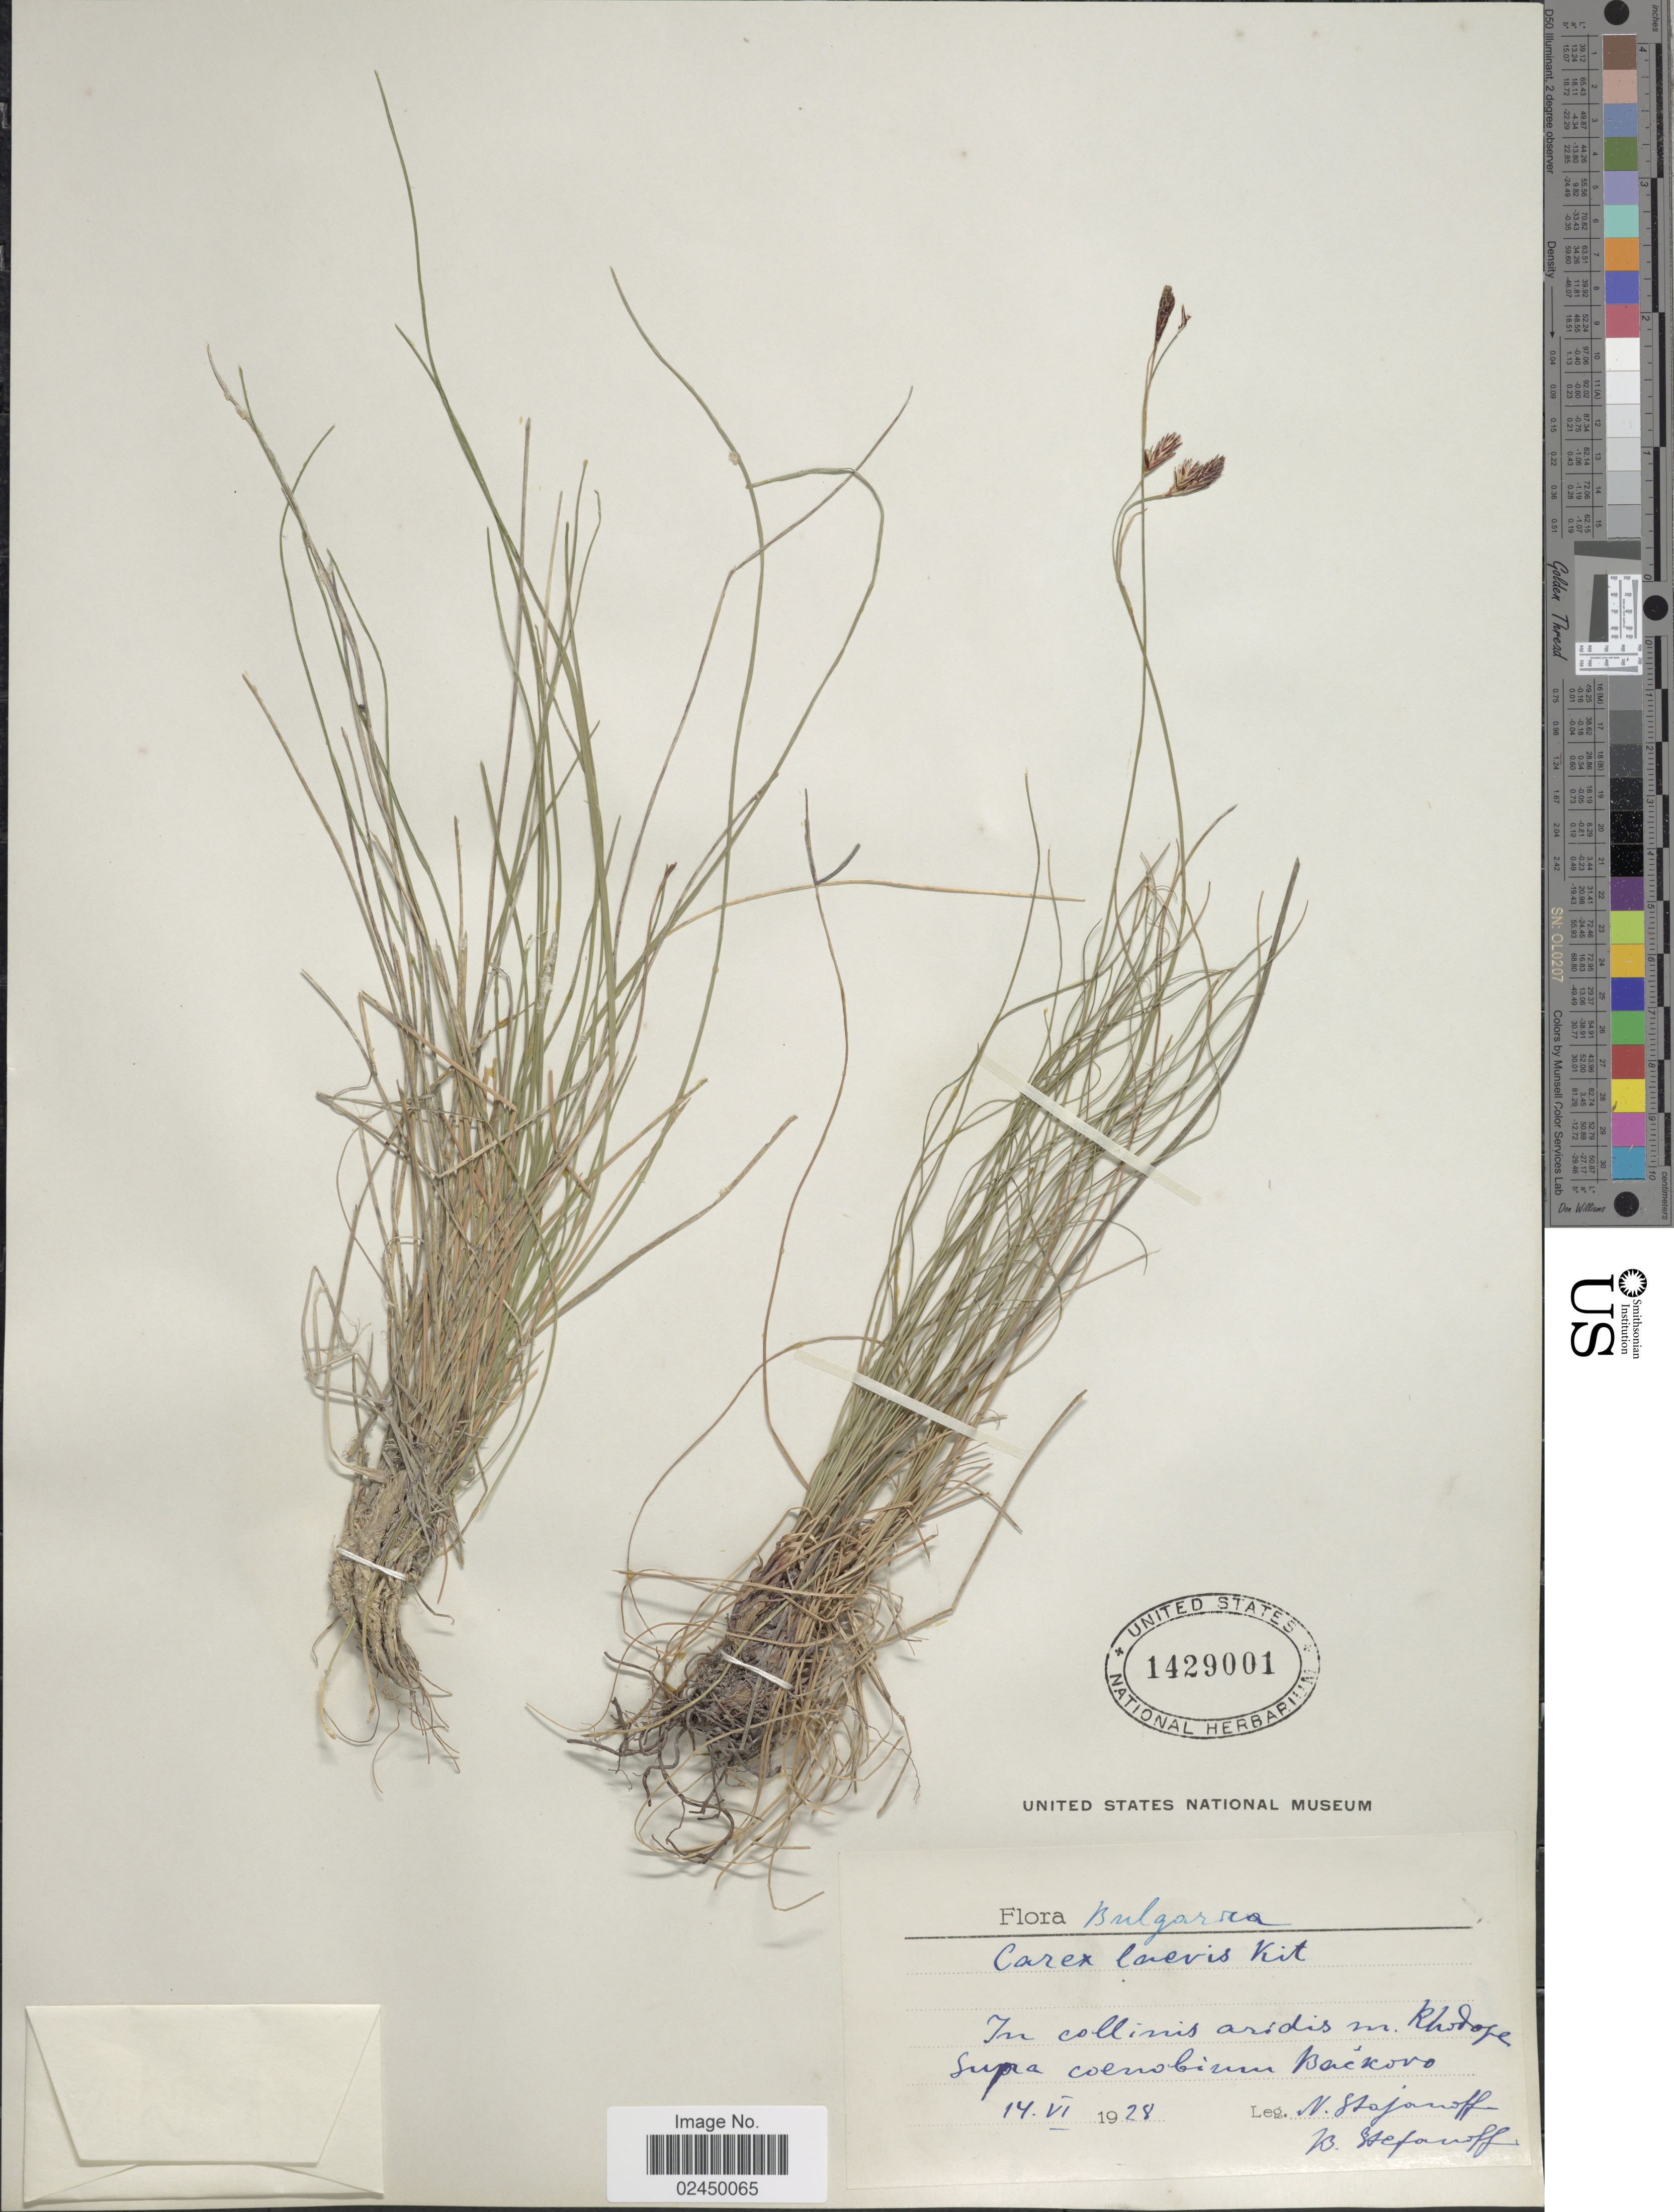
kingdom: Plantae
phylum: Tracheophyta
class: Liliopsida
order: Poales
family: Cyperaceae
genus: Carex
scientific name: Carex kitaibeliana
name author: Degan ex Bech.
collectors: N. Stojanoff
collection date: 1927-06-14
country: Bulgaria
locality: In collinis aridis nr Rhodope supra [illegible text] Backovo[interpreted]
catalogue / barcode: US 1429001